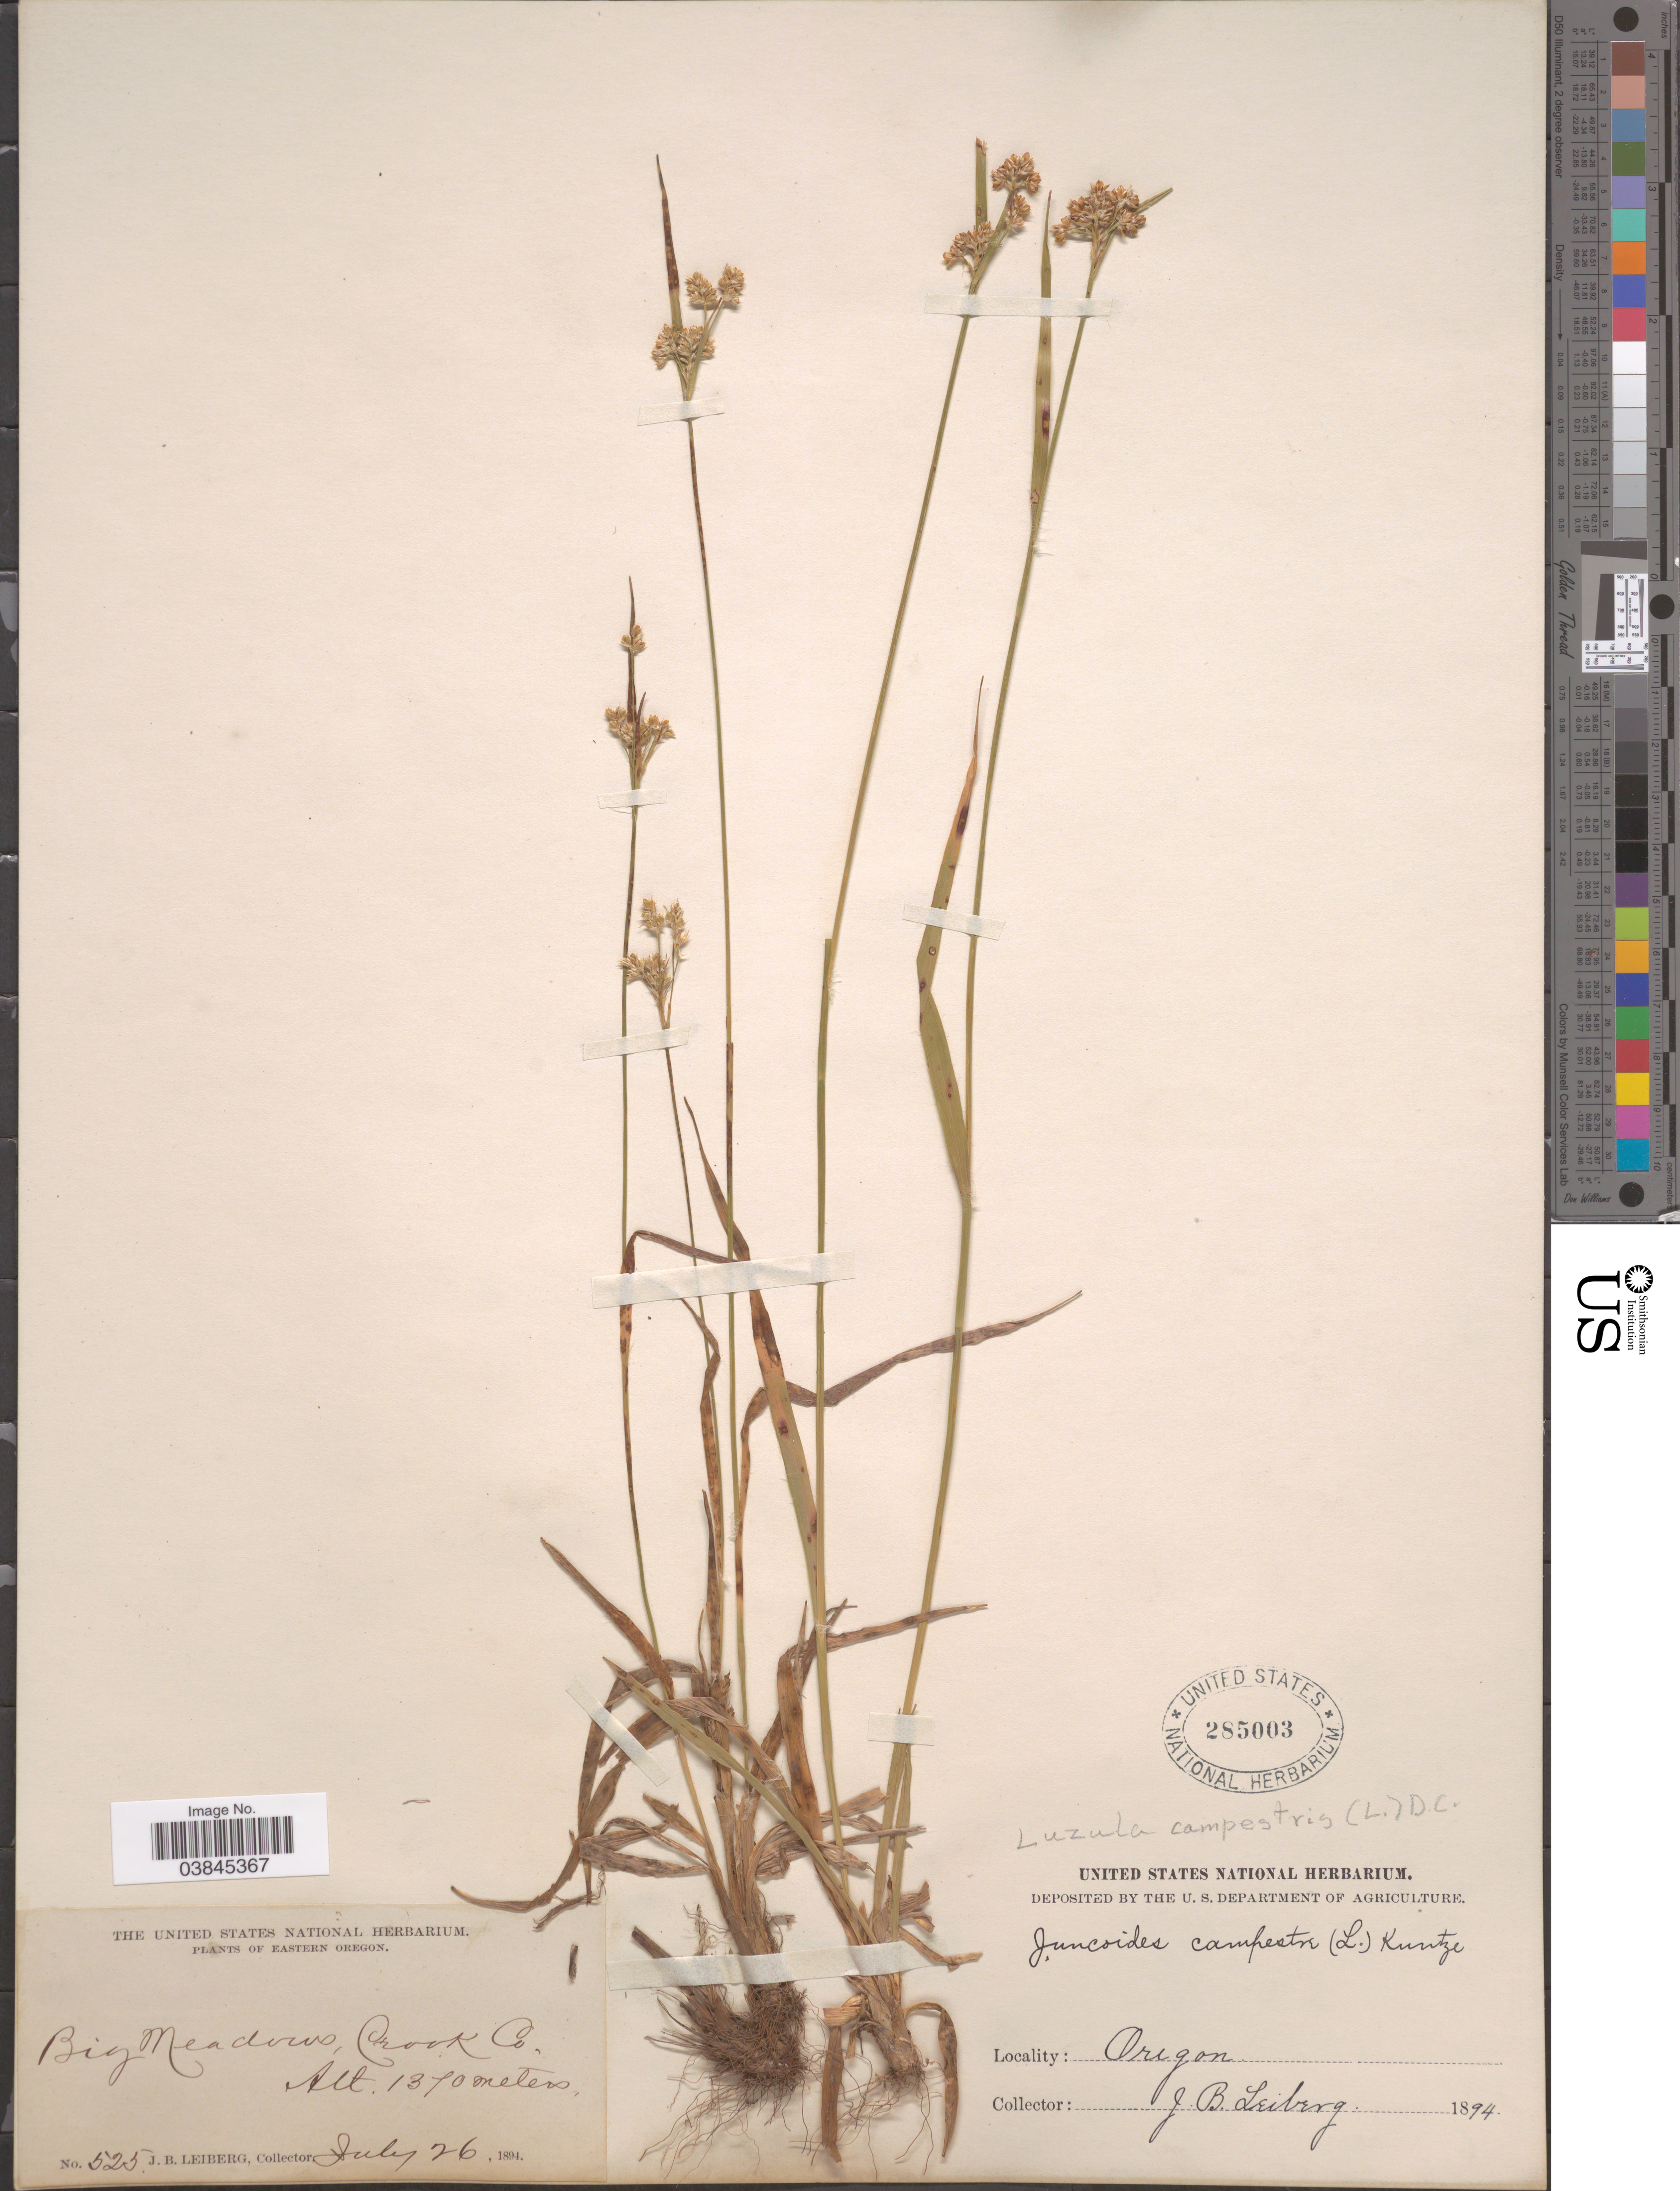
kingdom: Plantae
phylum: Tracheophyta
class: Liliopsida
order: Poales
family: Juncaceae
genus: Luzula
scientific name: Luzula campestris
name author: (L.) DC.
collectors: J. B. Leiberg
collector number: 525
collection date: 1894-07-26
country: United States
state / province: Oregon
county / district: Crook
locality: Eastern Oregon. Big Meadows, Crook Co.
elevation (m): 1370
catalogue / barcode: US 285003